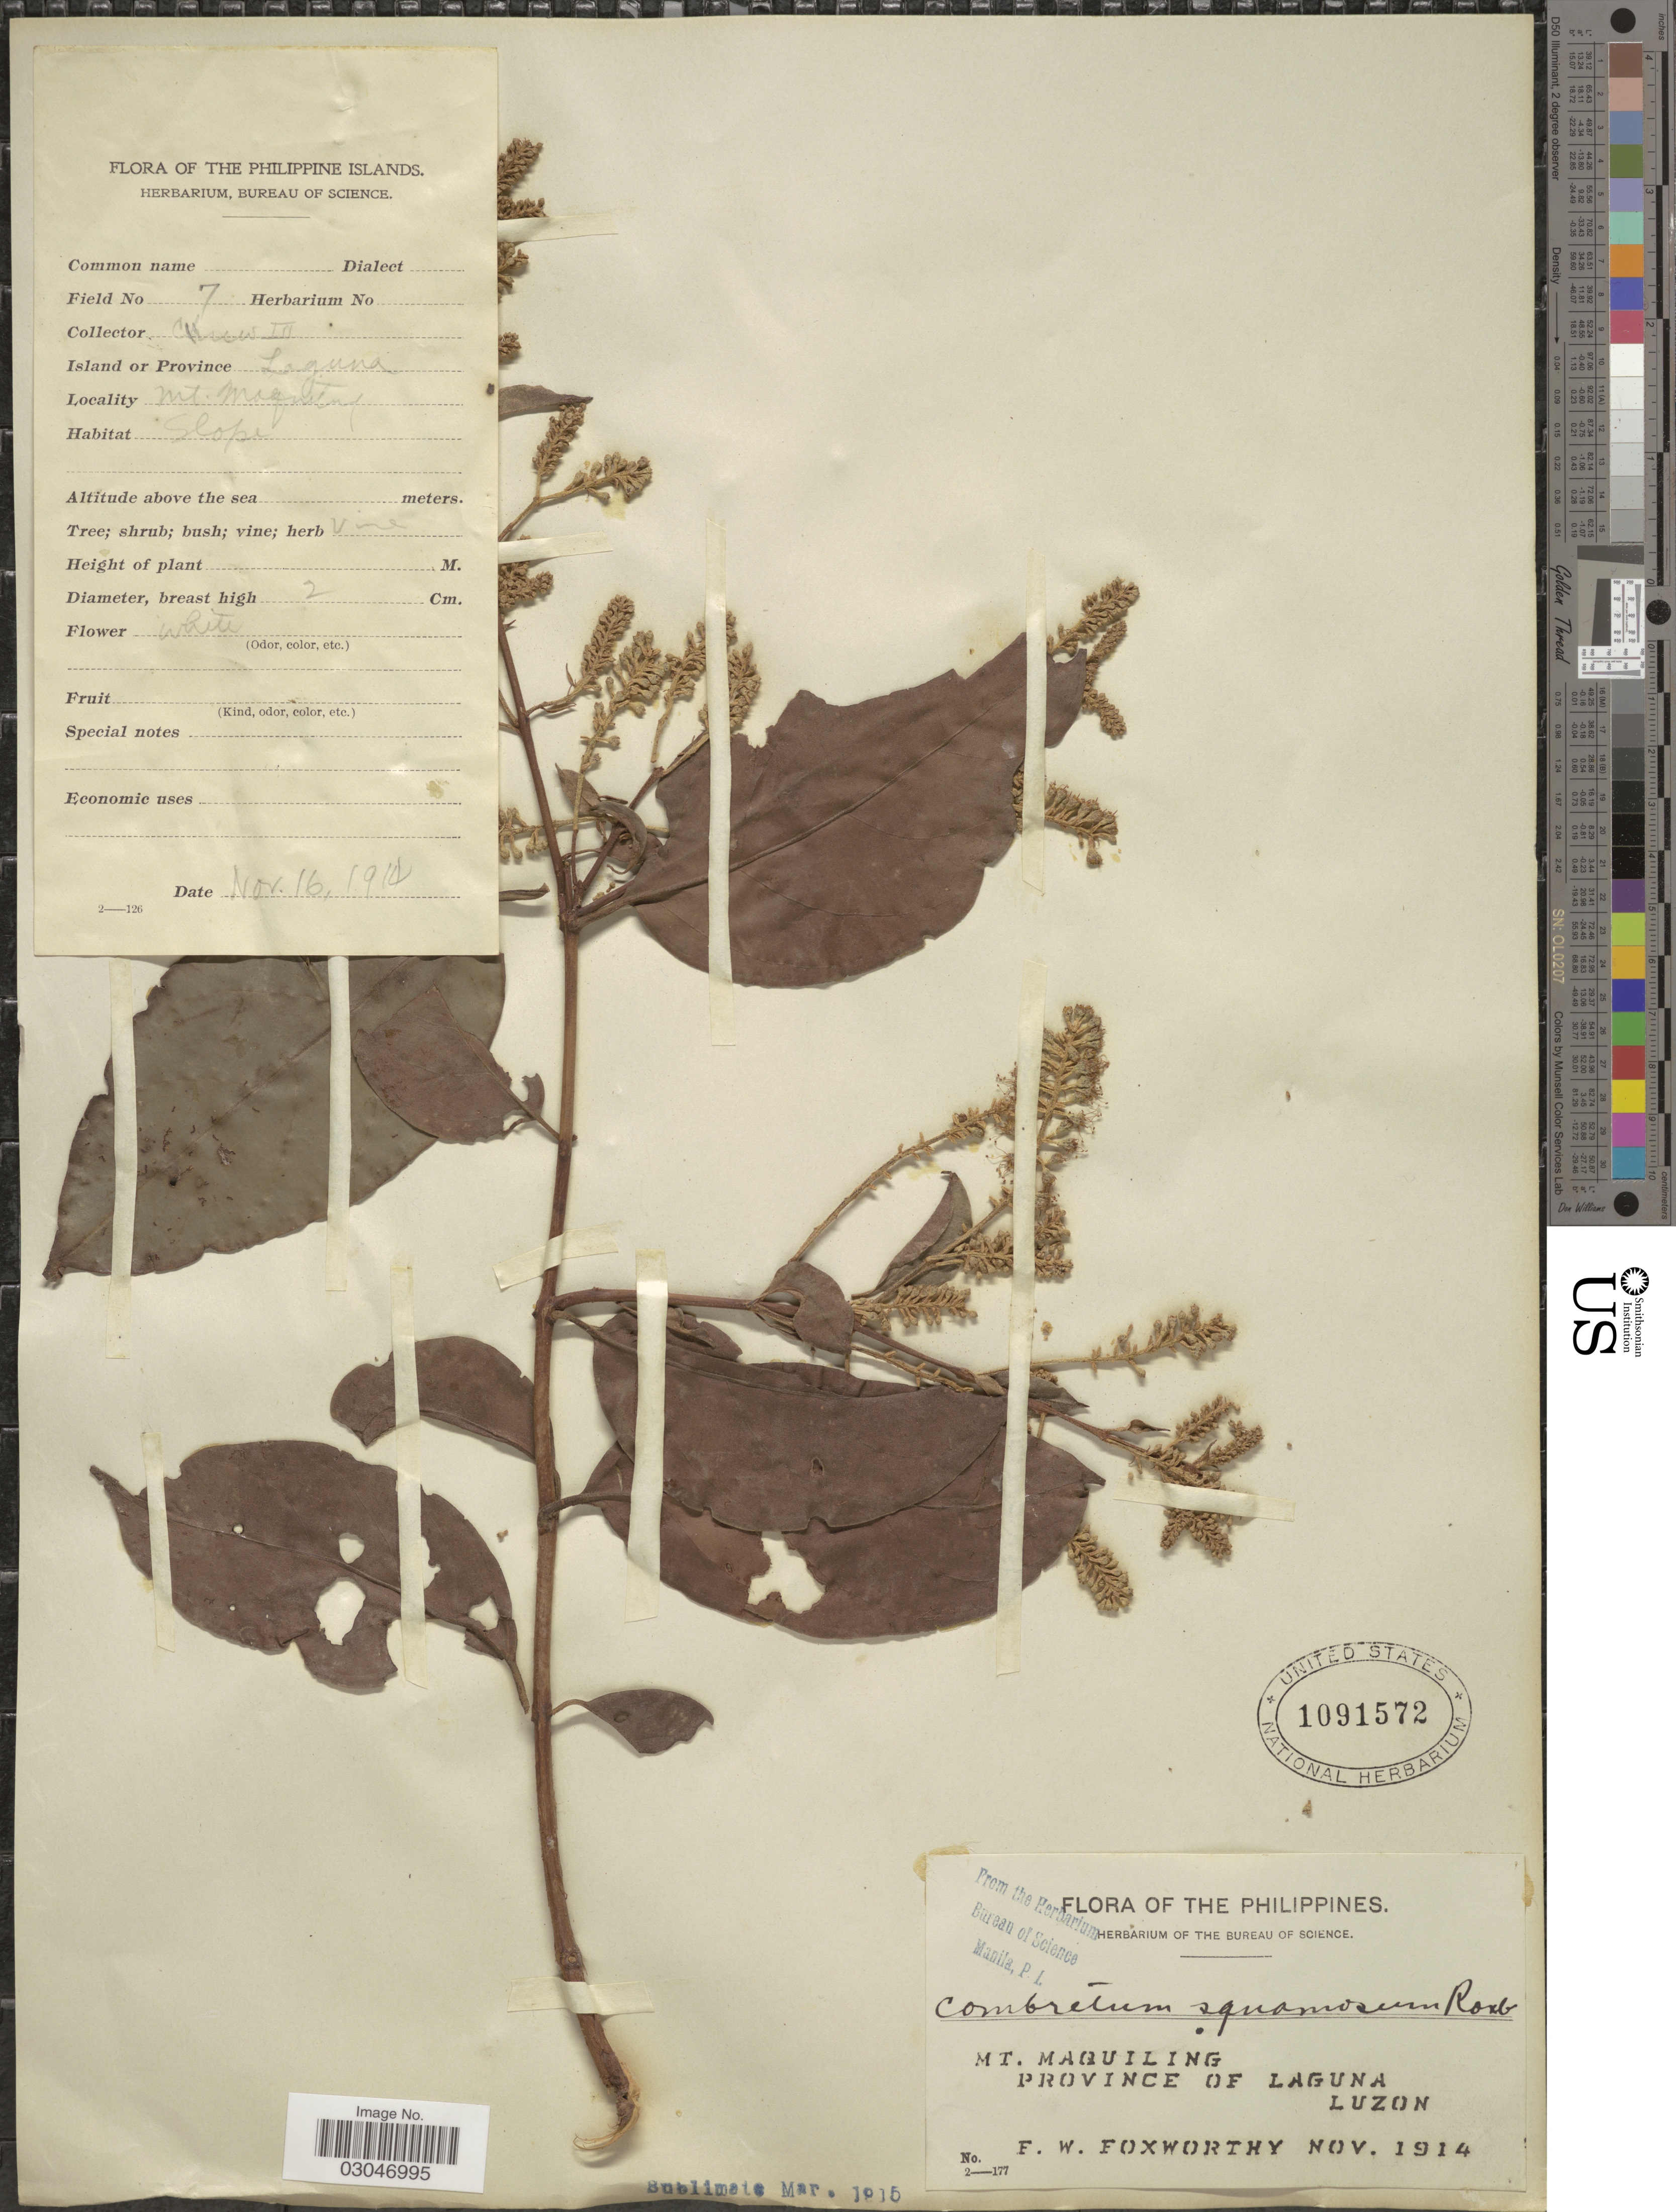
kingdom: Plantae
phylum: Tracheophyta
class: Magnoliopsida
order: Myrtales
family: Combretaceae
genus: Combretum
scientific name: Combretum squamosum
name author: Roxb.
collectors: F. W. Foxworthy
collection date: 1914-11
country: Philippines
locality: Mt. Maquiling, Province of Laguna, Luzon.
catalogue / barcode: US 1091572